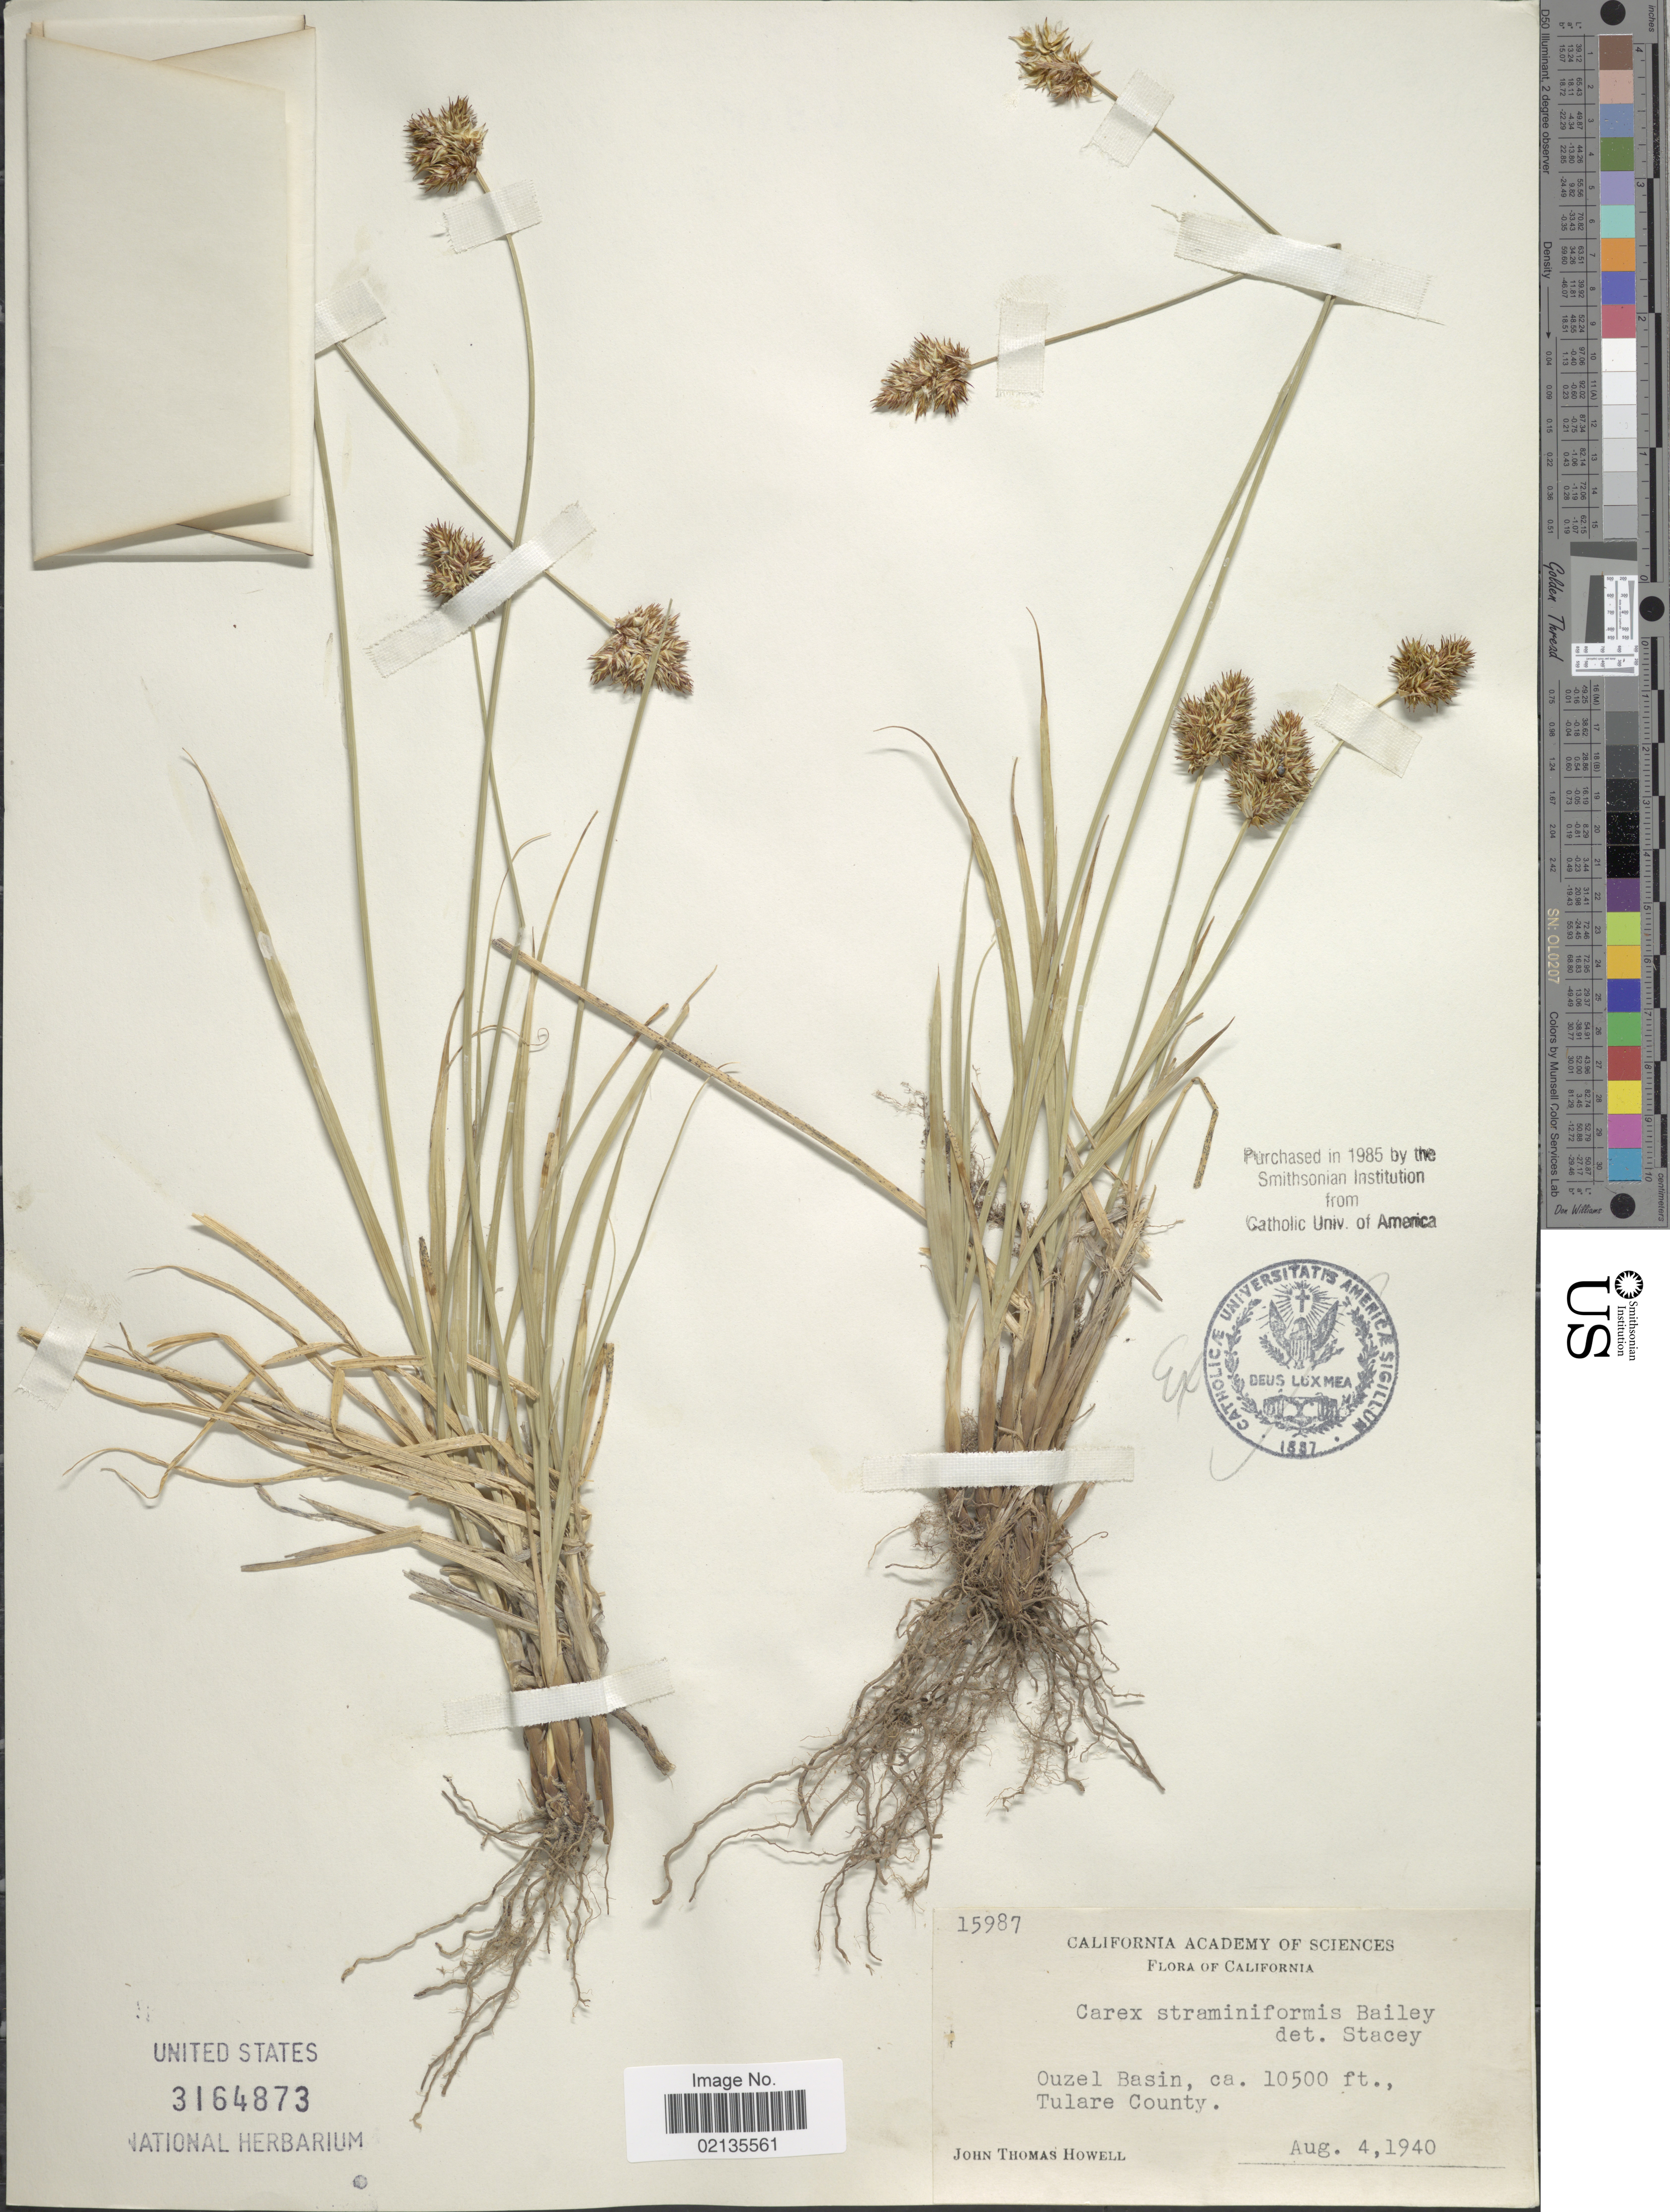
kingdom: Plantae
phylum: Tracheophyta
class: Liliopsida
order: Poales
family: Cyperaceae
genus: Carex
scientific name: Carex straminiformis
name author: L.H. Bailey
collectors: J. T. Howell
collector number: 15987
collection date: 1940-08-04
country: United States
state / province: California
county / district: Tulare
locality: Ouzal Basin, Tulare County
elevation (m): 3200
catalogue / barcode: US 3164873